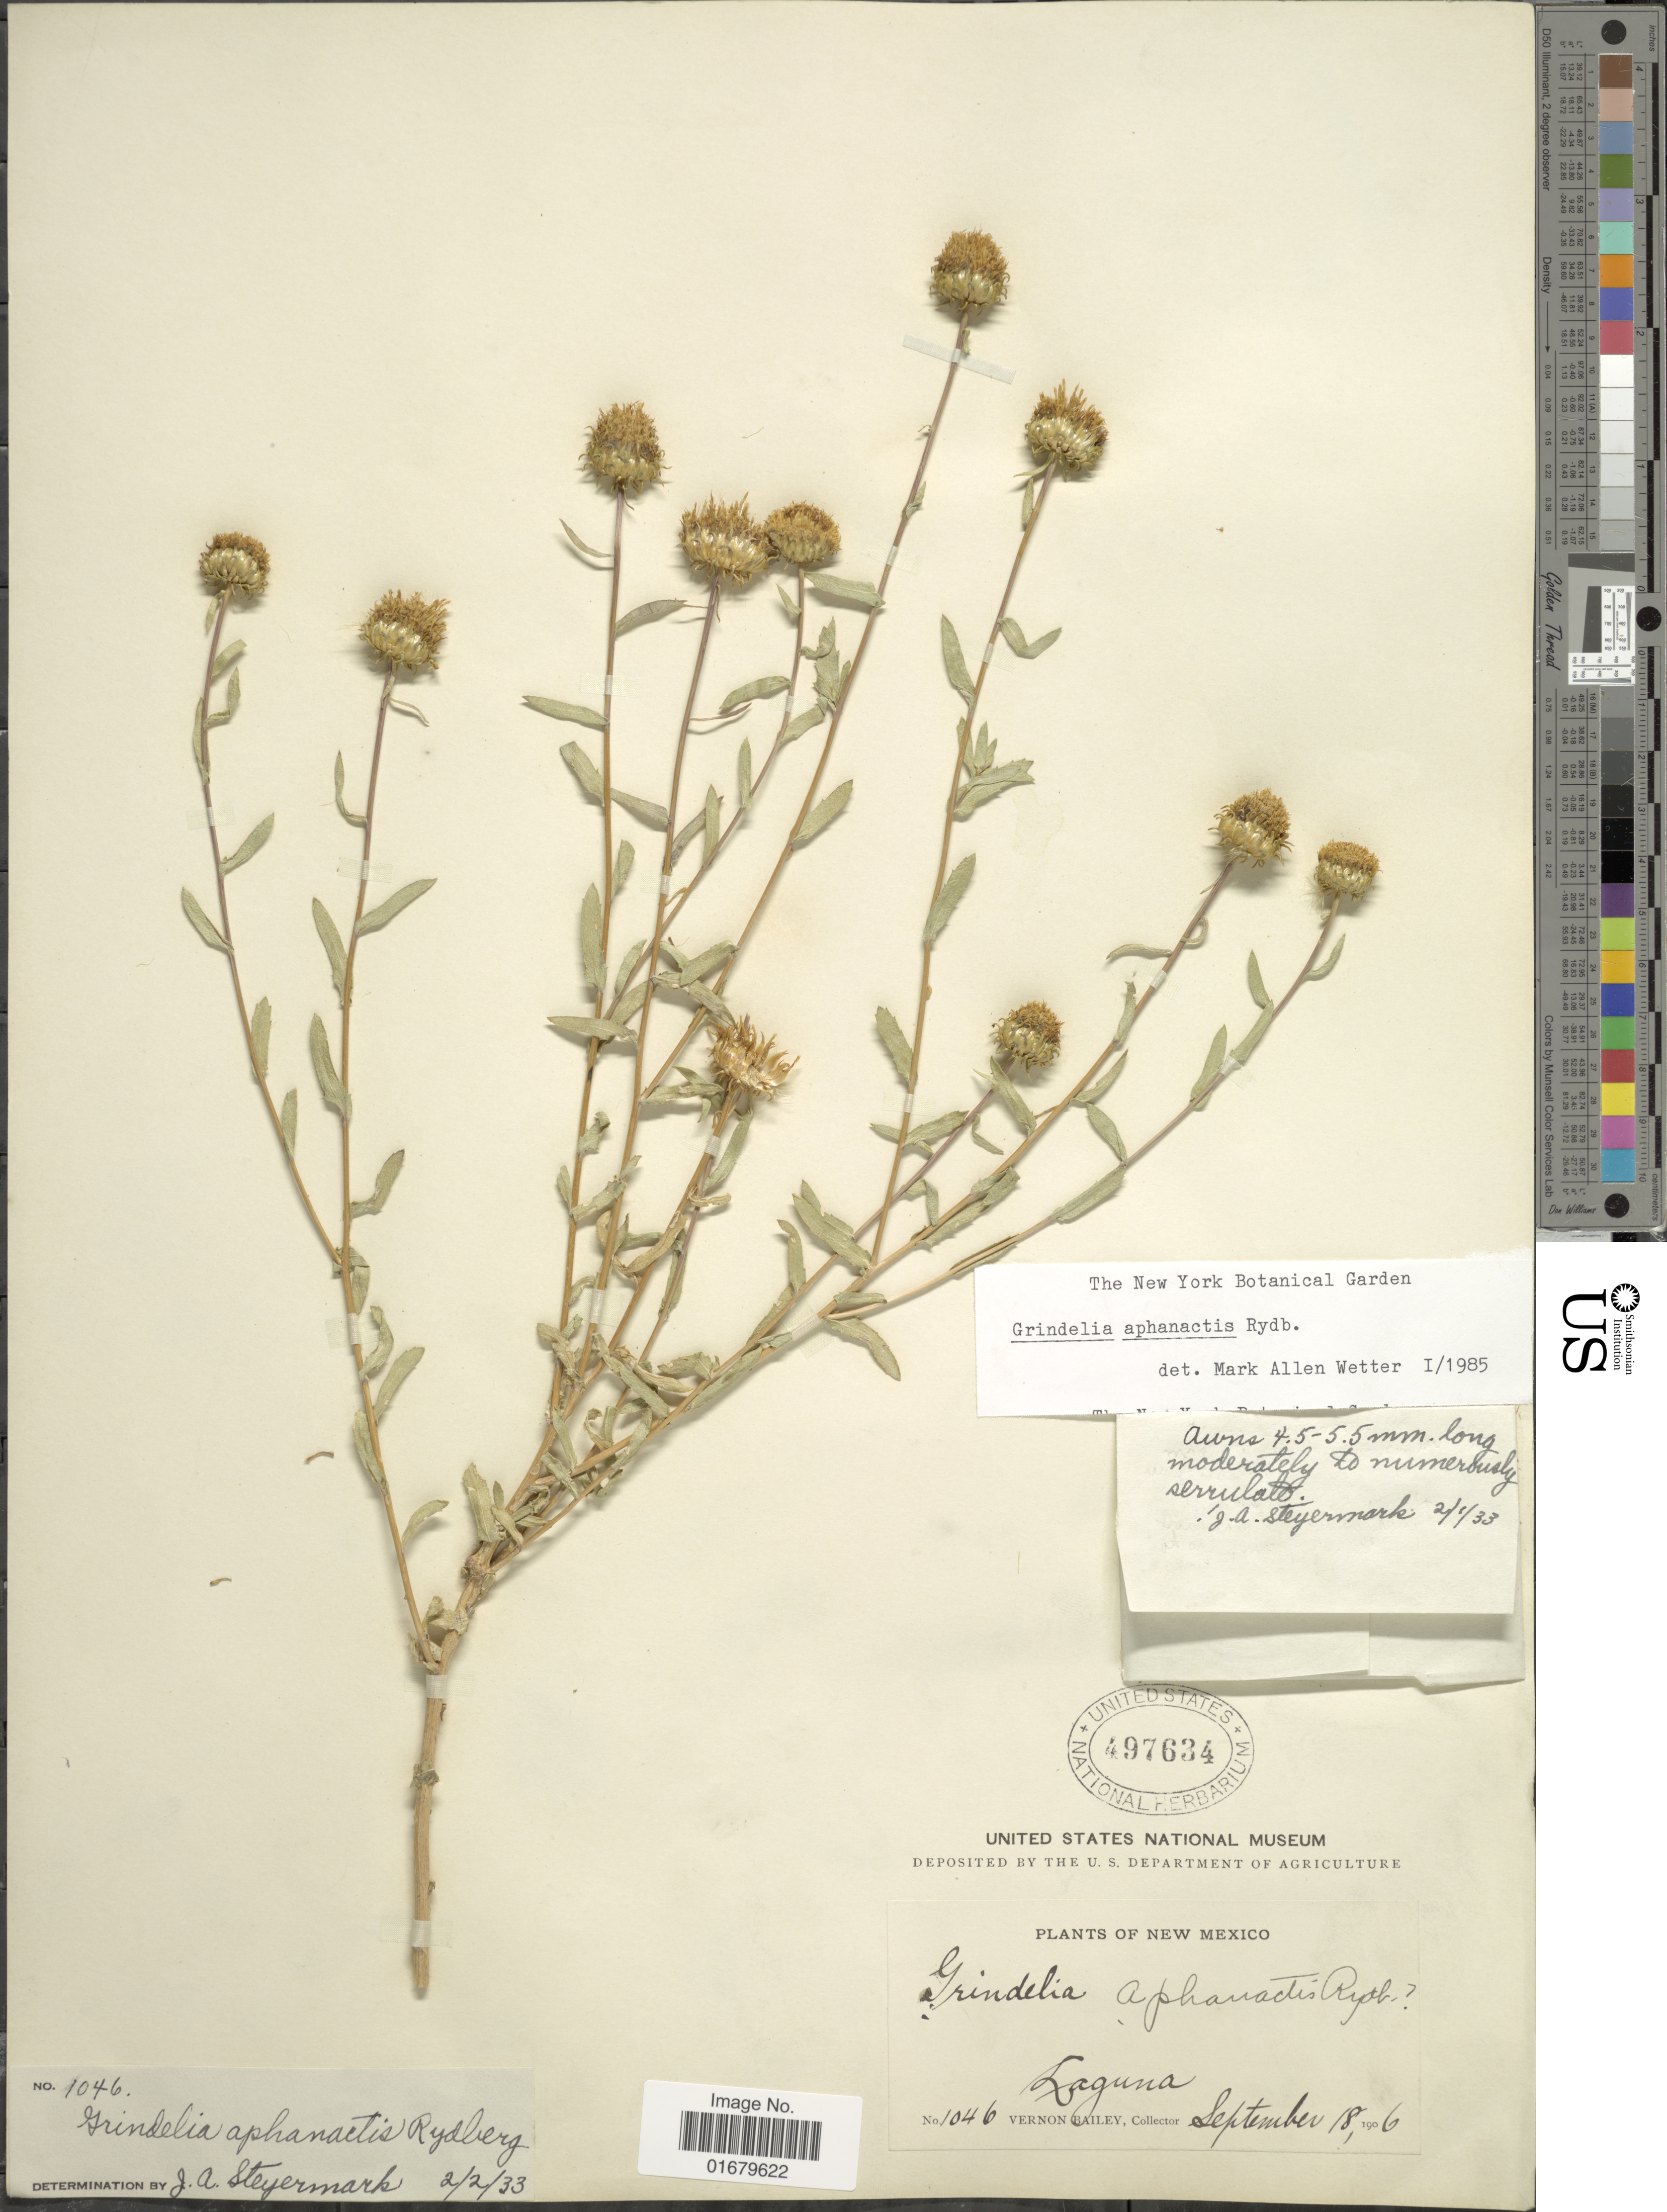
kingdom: Plantae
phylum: Tracheophyta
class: Magnoliopsida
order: Asterales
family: Asteraceae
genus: Grindelia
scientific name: Grindelia aphanactis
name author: Rydb.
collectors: V. O. Bailey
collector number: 1046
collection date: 1906-09-18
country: United States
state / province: New Mexico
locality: Laguna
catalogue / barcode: US 497634